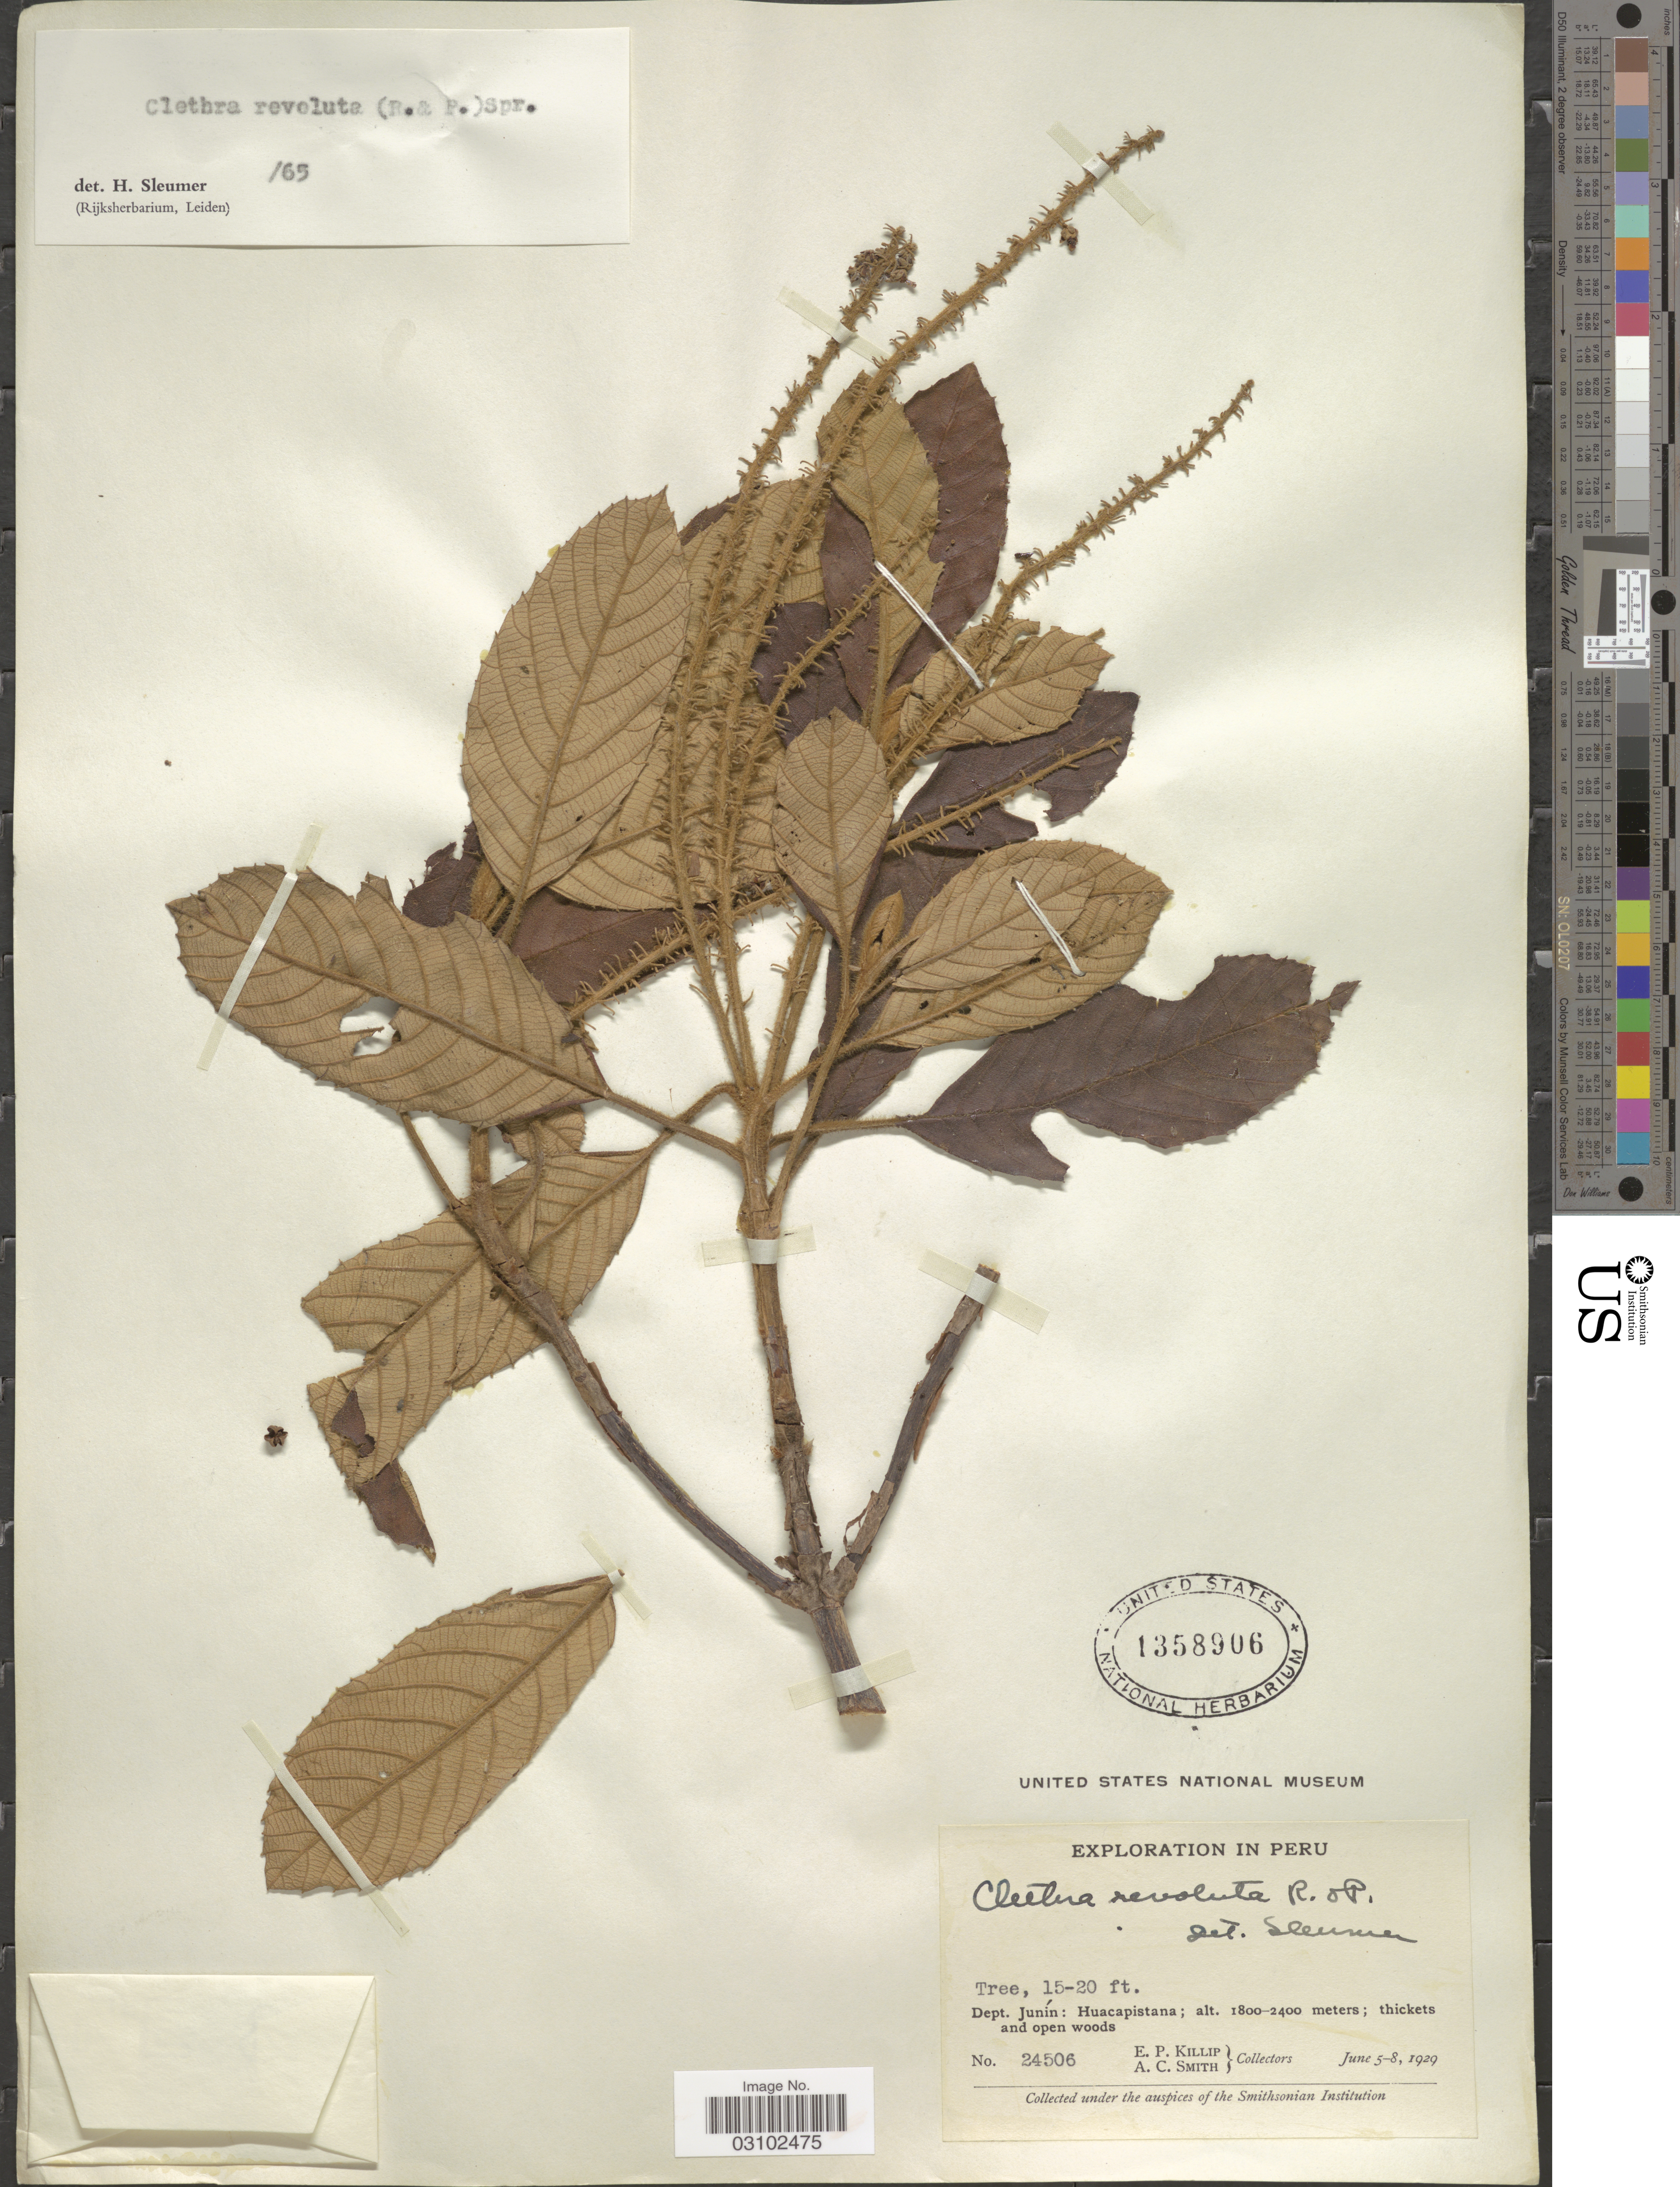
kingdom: Plantae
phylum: Tracheophyta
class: Magnoliopsida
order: Ericales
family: Clethraceae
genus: Clethra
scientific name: Clethra revoluta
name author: (Ruiz & Pav.) Spreng.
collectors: E. P. Killip & A. C. Smith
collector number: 24506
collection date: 1929-06-05/1929-06-08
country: Peru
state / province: Junín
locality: Dept. Junín: Huacapistana.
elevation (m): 1800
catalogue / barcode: US 1358906